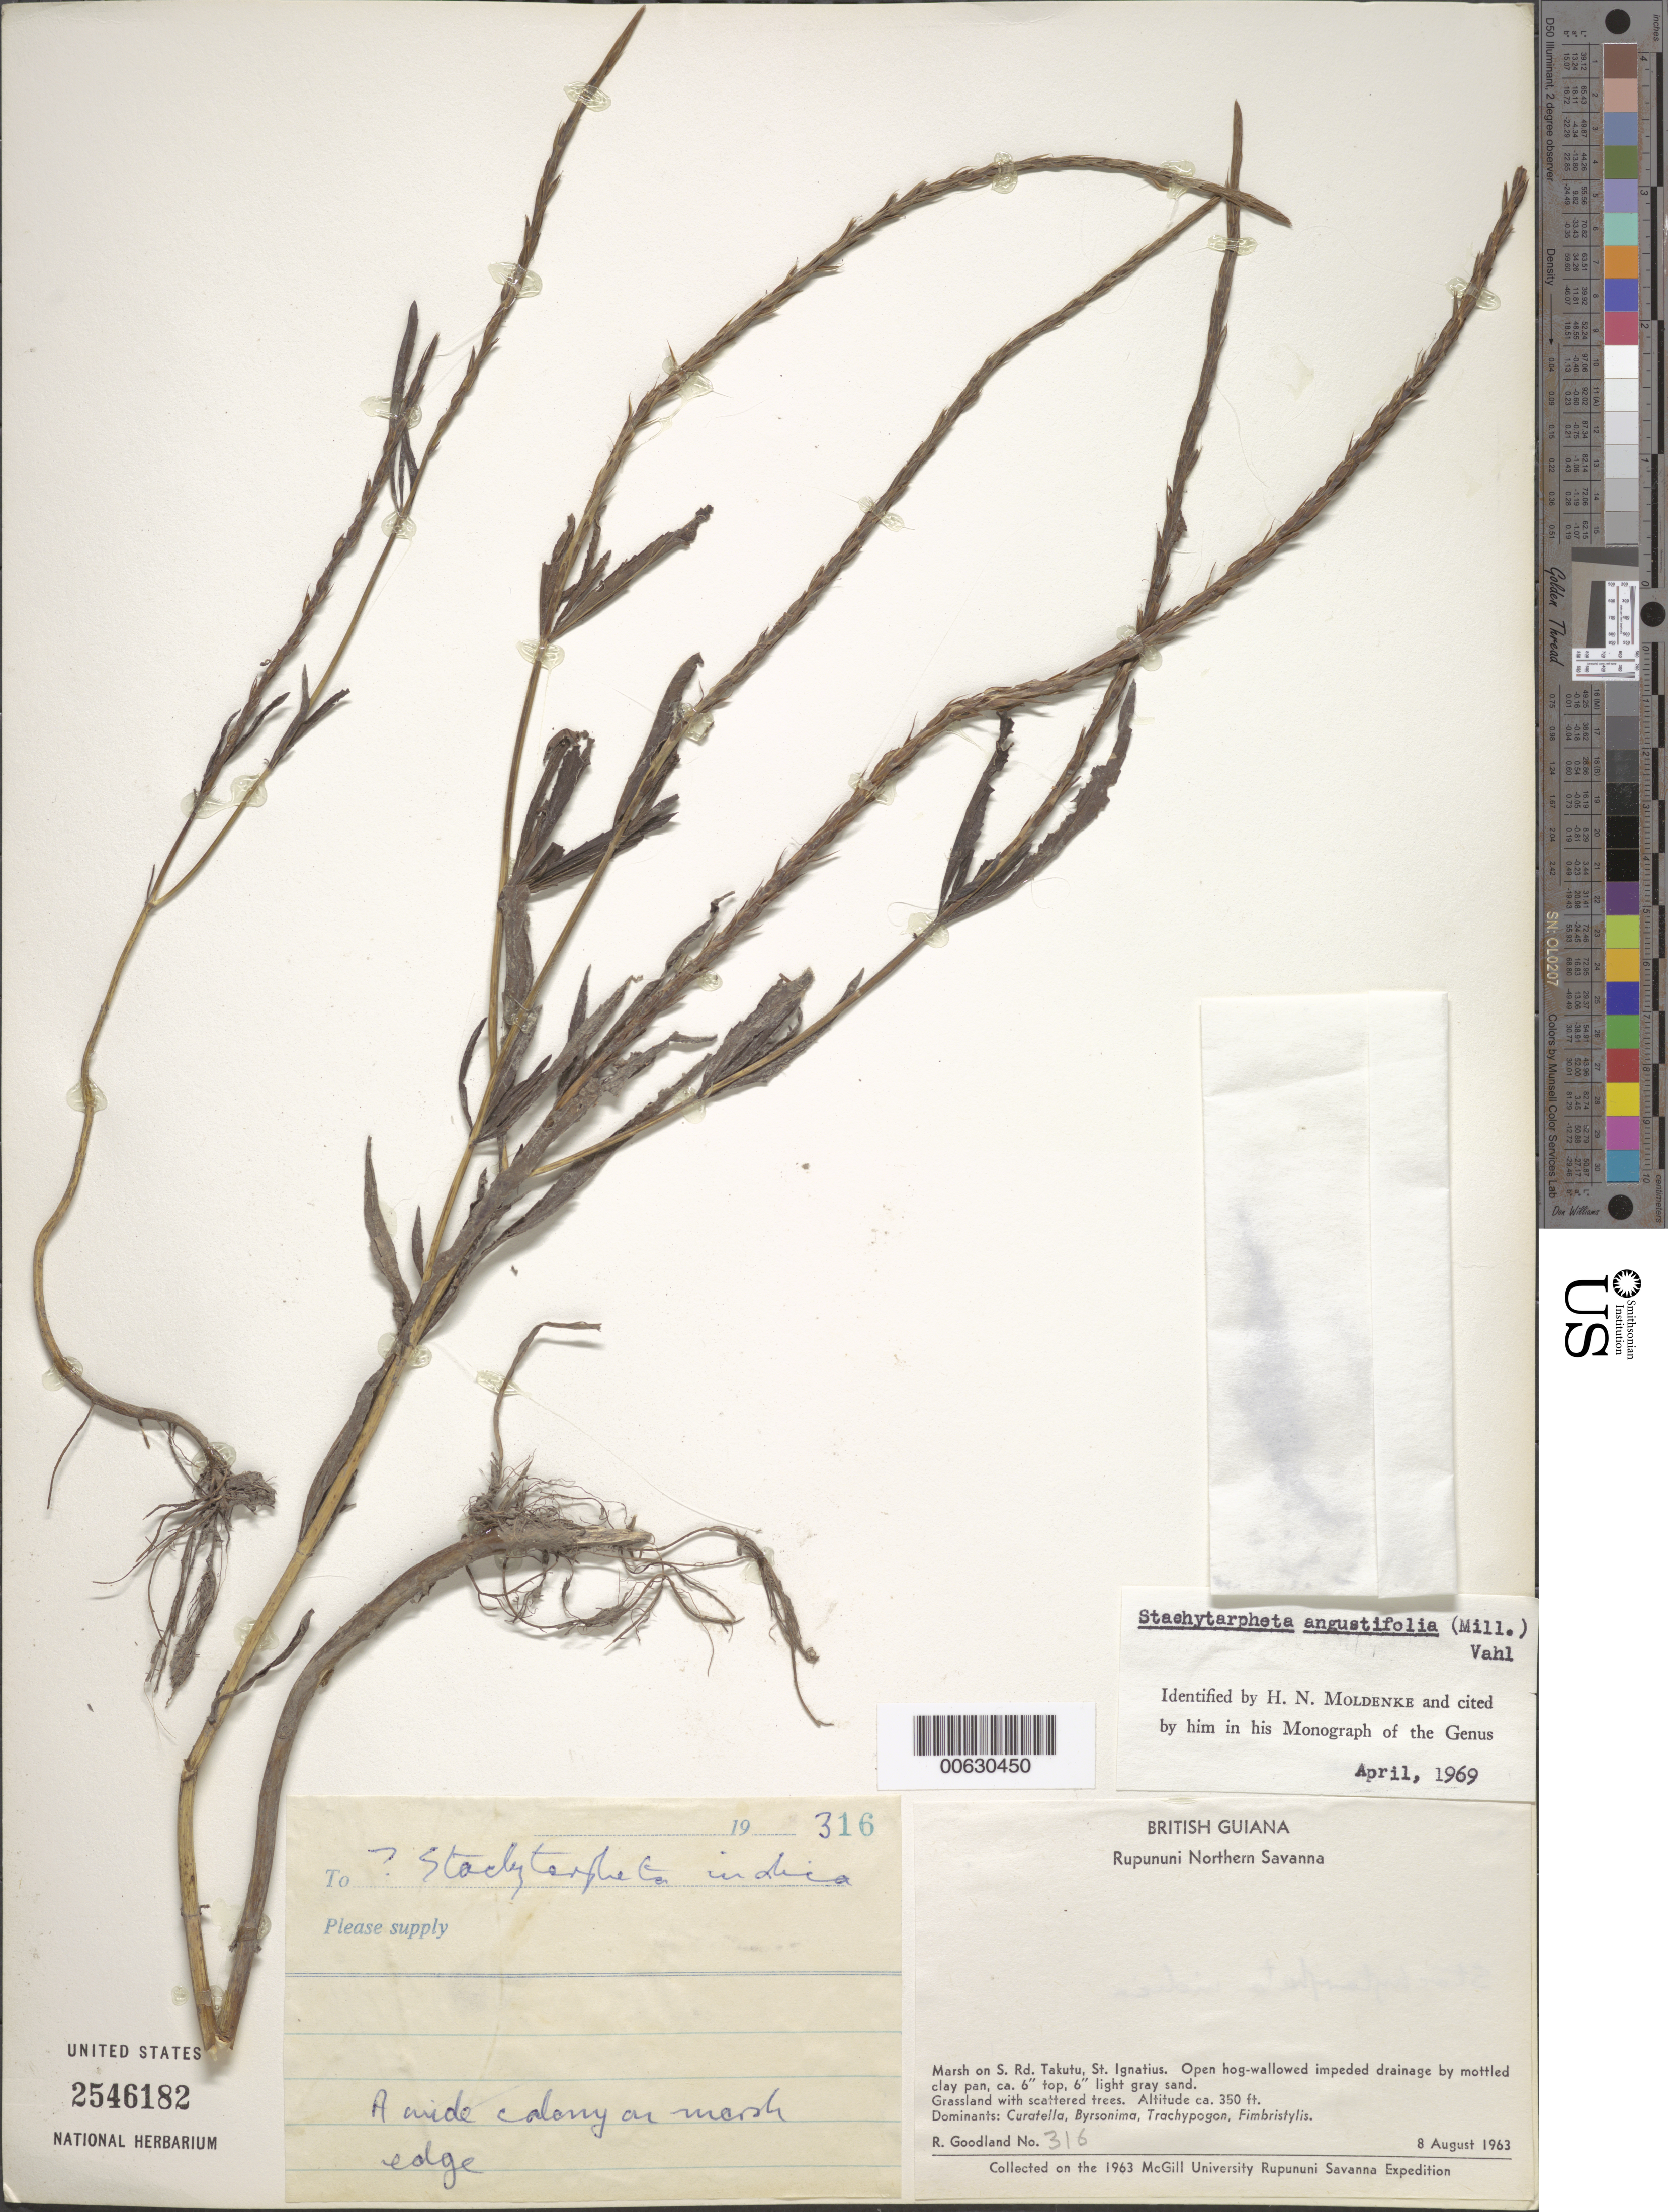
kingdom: Plantae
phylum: Tracheophyta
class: Magnoliopsida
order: Lamiales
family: Verbenaceae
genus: Stachytarpheta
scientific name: Stachytarpheta angustifolia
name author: (Mill.) Vahl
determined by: Moldenke, H. N.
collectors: R. Goodland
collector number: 316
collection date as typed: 8-Aug-63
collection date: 1963-08-08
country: Guyana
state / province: U. Takutu-U. Essequibo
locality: Rupununi Northern Savanna, S road, Takutu - St. Ignatius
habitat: Grassland with scattered trees. Dominants: Curatella, Byrsonima, Trachypogon, Fimbristylis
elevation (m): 107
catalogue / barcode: US 2546182